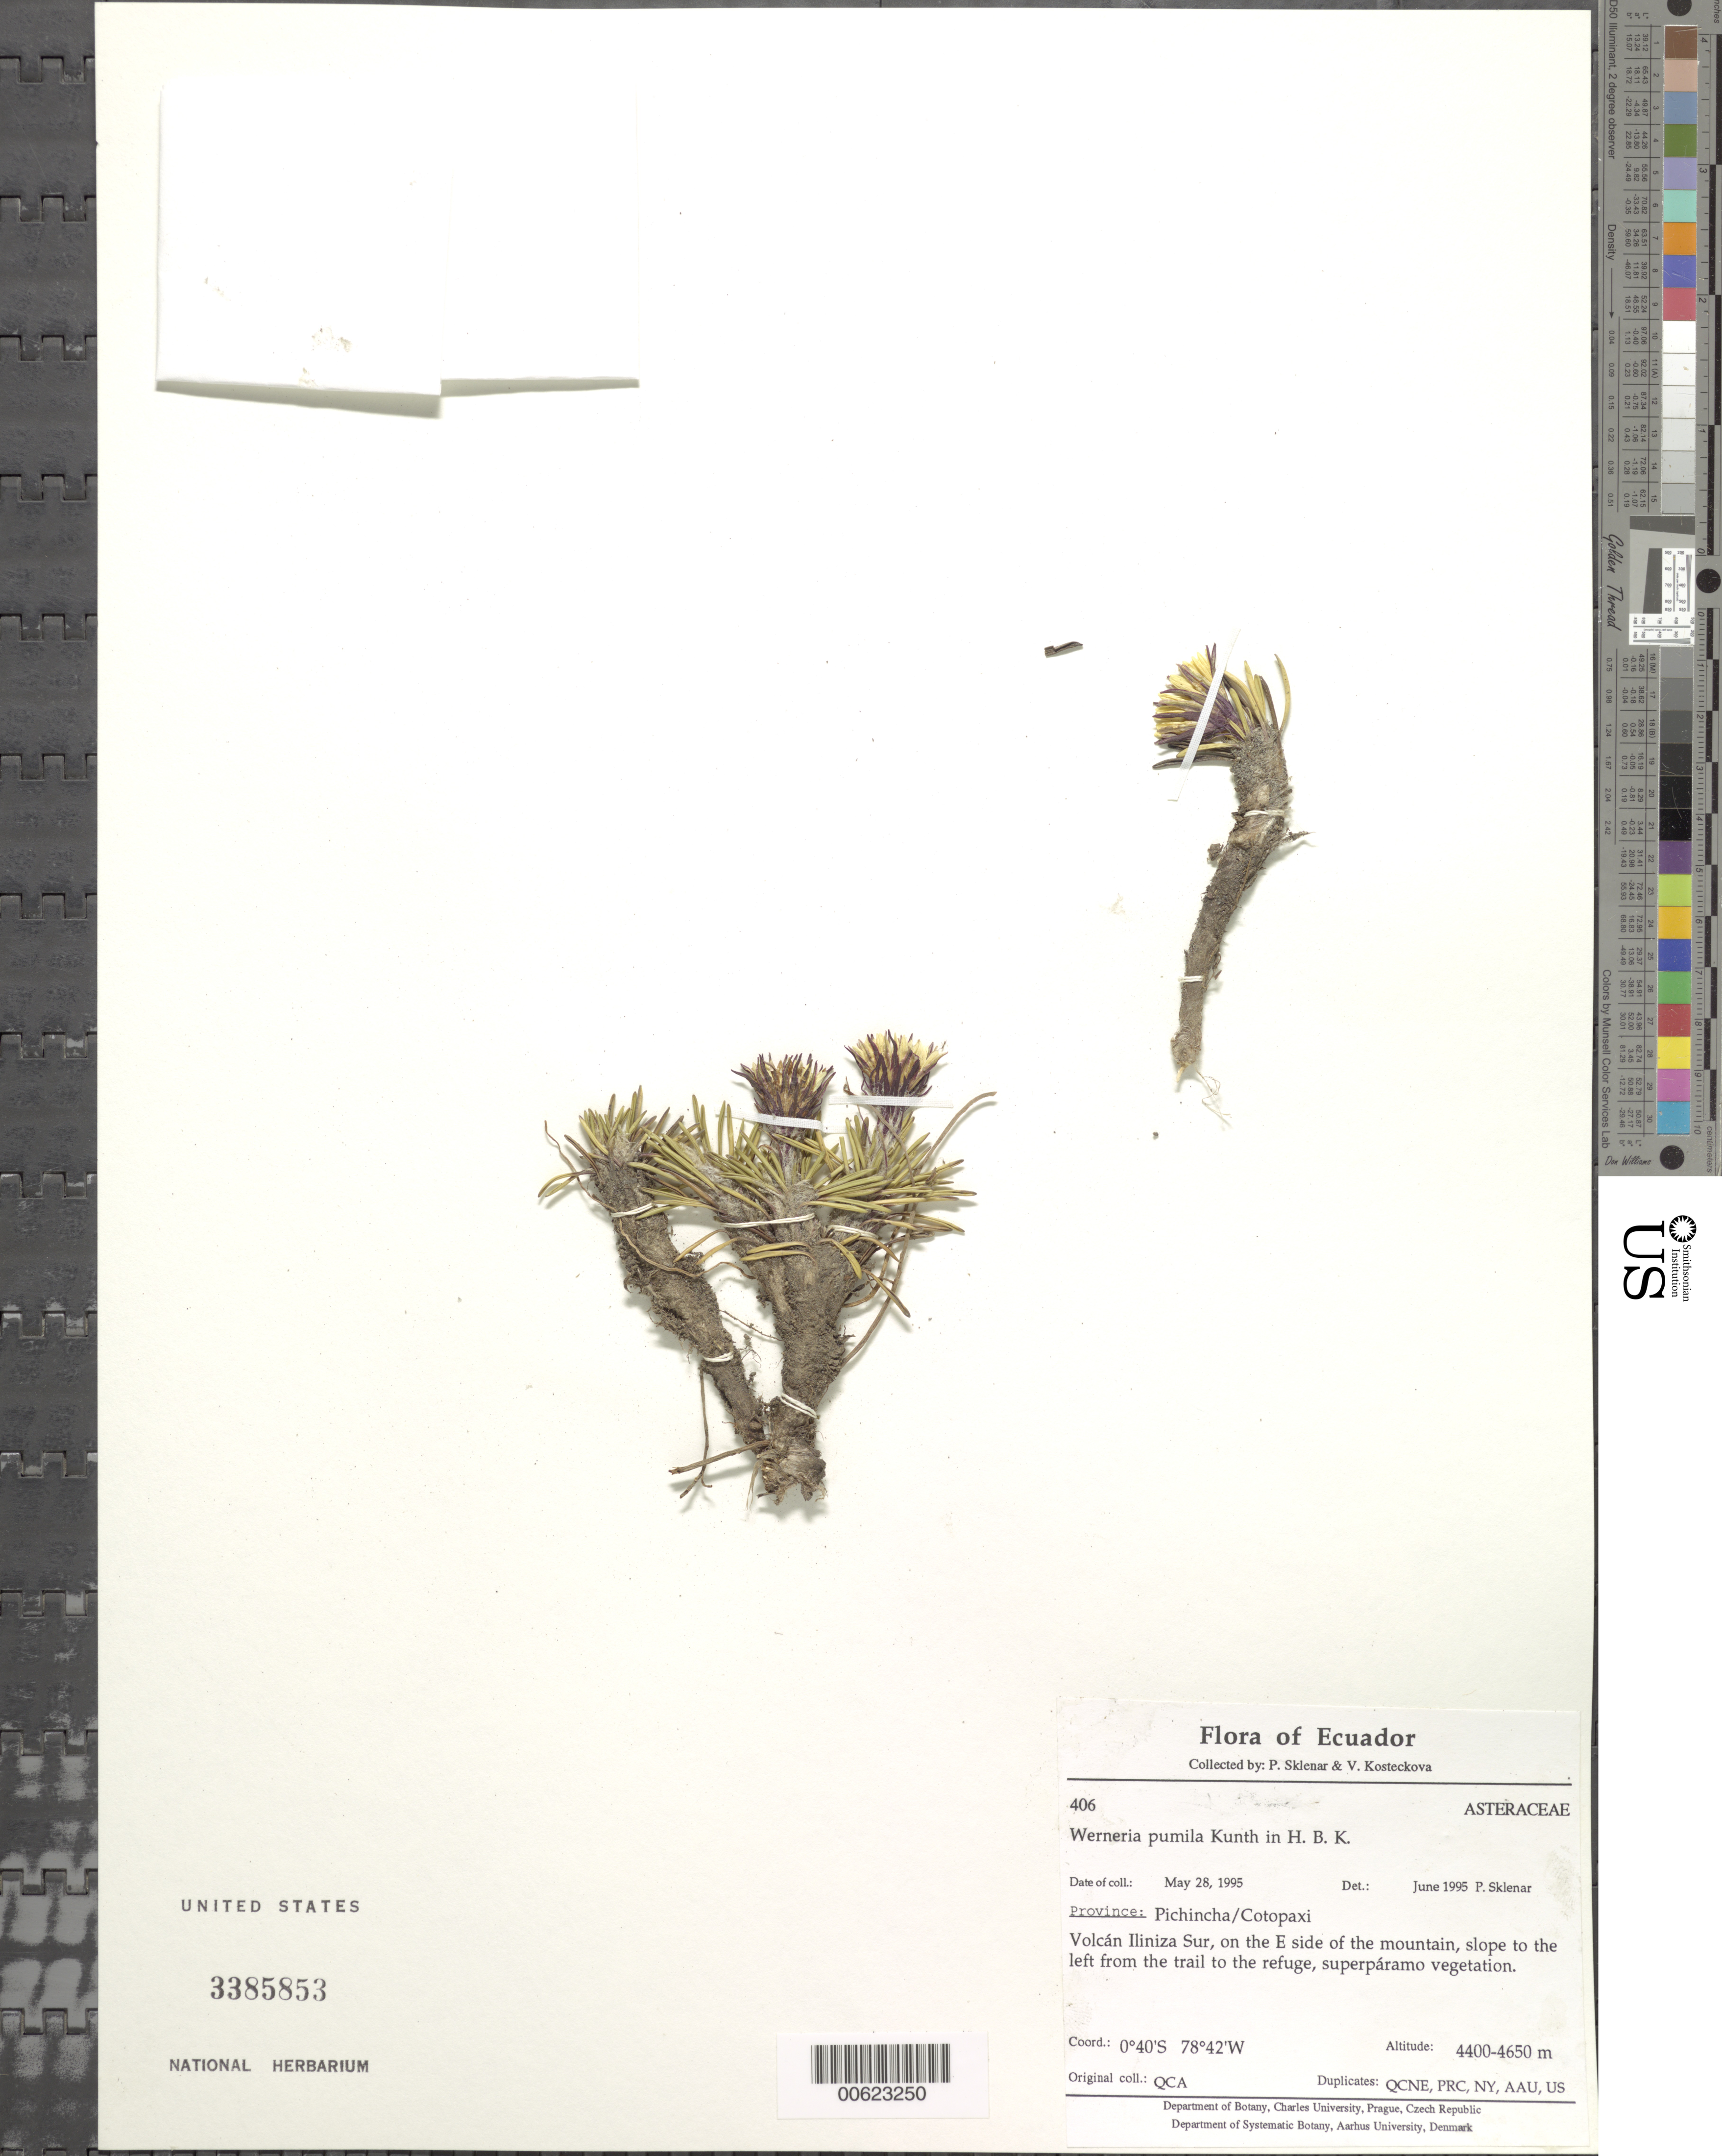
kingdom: Plantae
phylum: Tracheophyta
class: Magnoliopsida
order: Asterales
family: Asteraceae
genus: Werneria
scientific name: Werneria pumila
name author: Kunth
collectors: P. Sklenár & V. Kosteckova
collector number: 406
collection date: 1995-05-28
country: Ecuador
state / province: Pichincha / Cotopaxi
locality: Volcan Iliniza Sur, on the E side of the mountain, slope to the left from trail to the refuge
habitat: Superparamo vegetation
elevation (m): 4400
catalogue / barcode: US 3385853